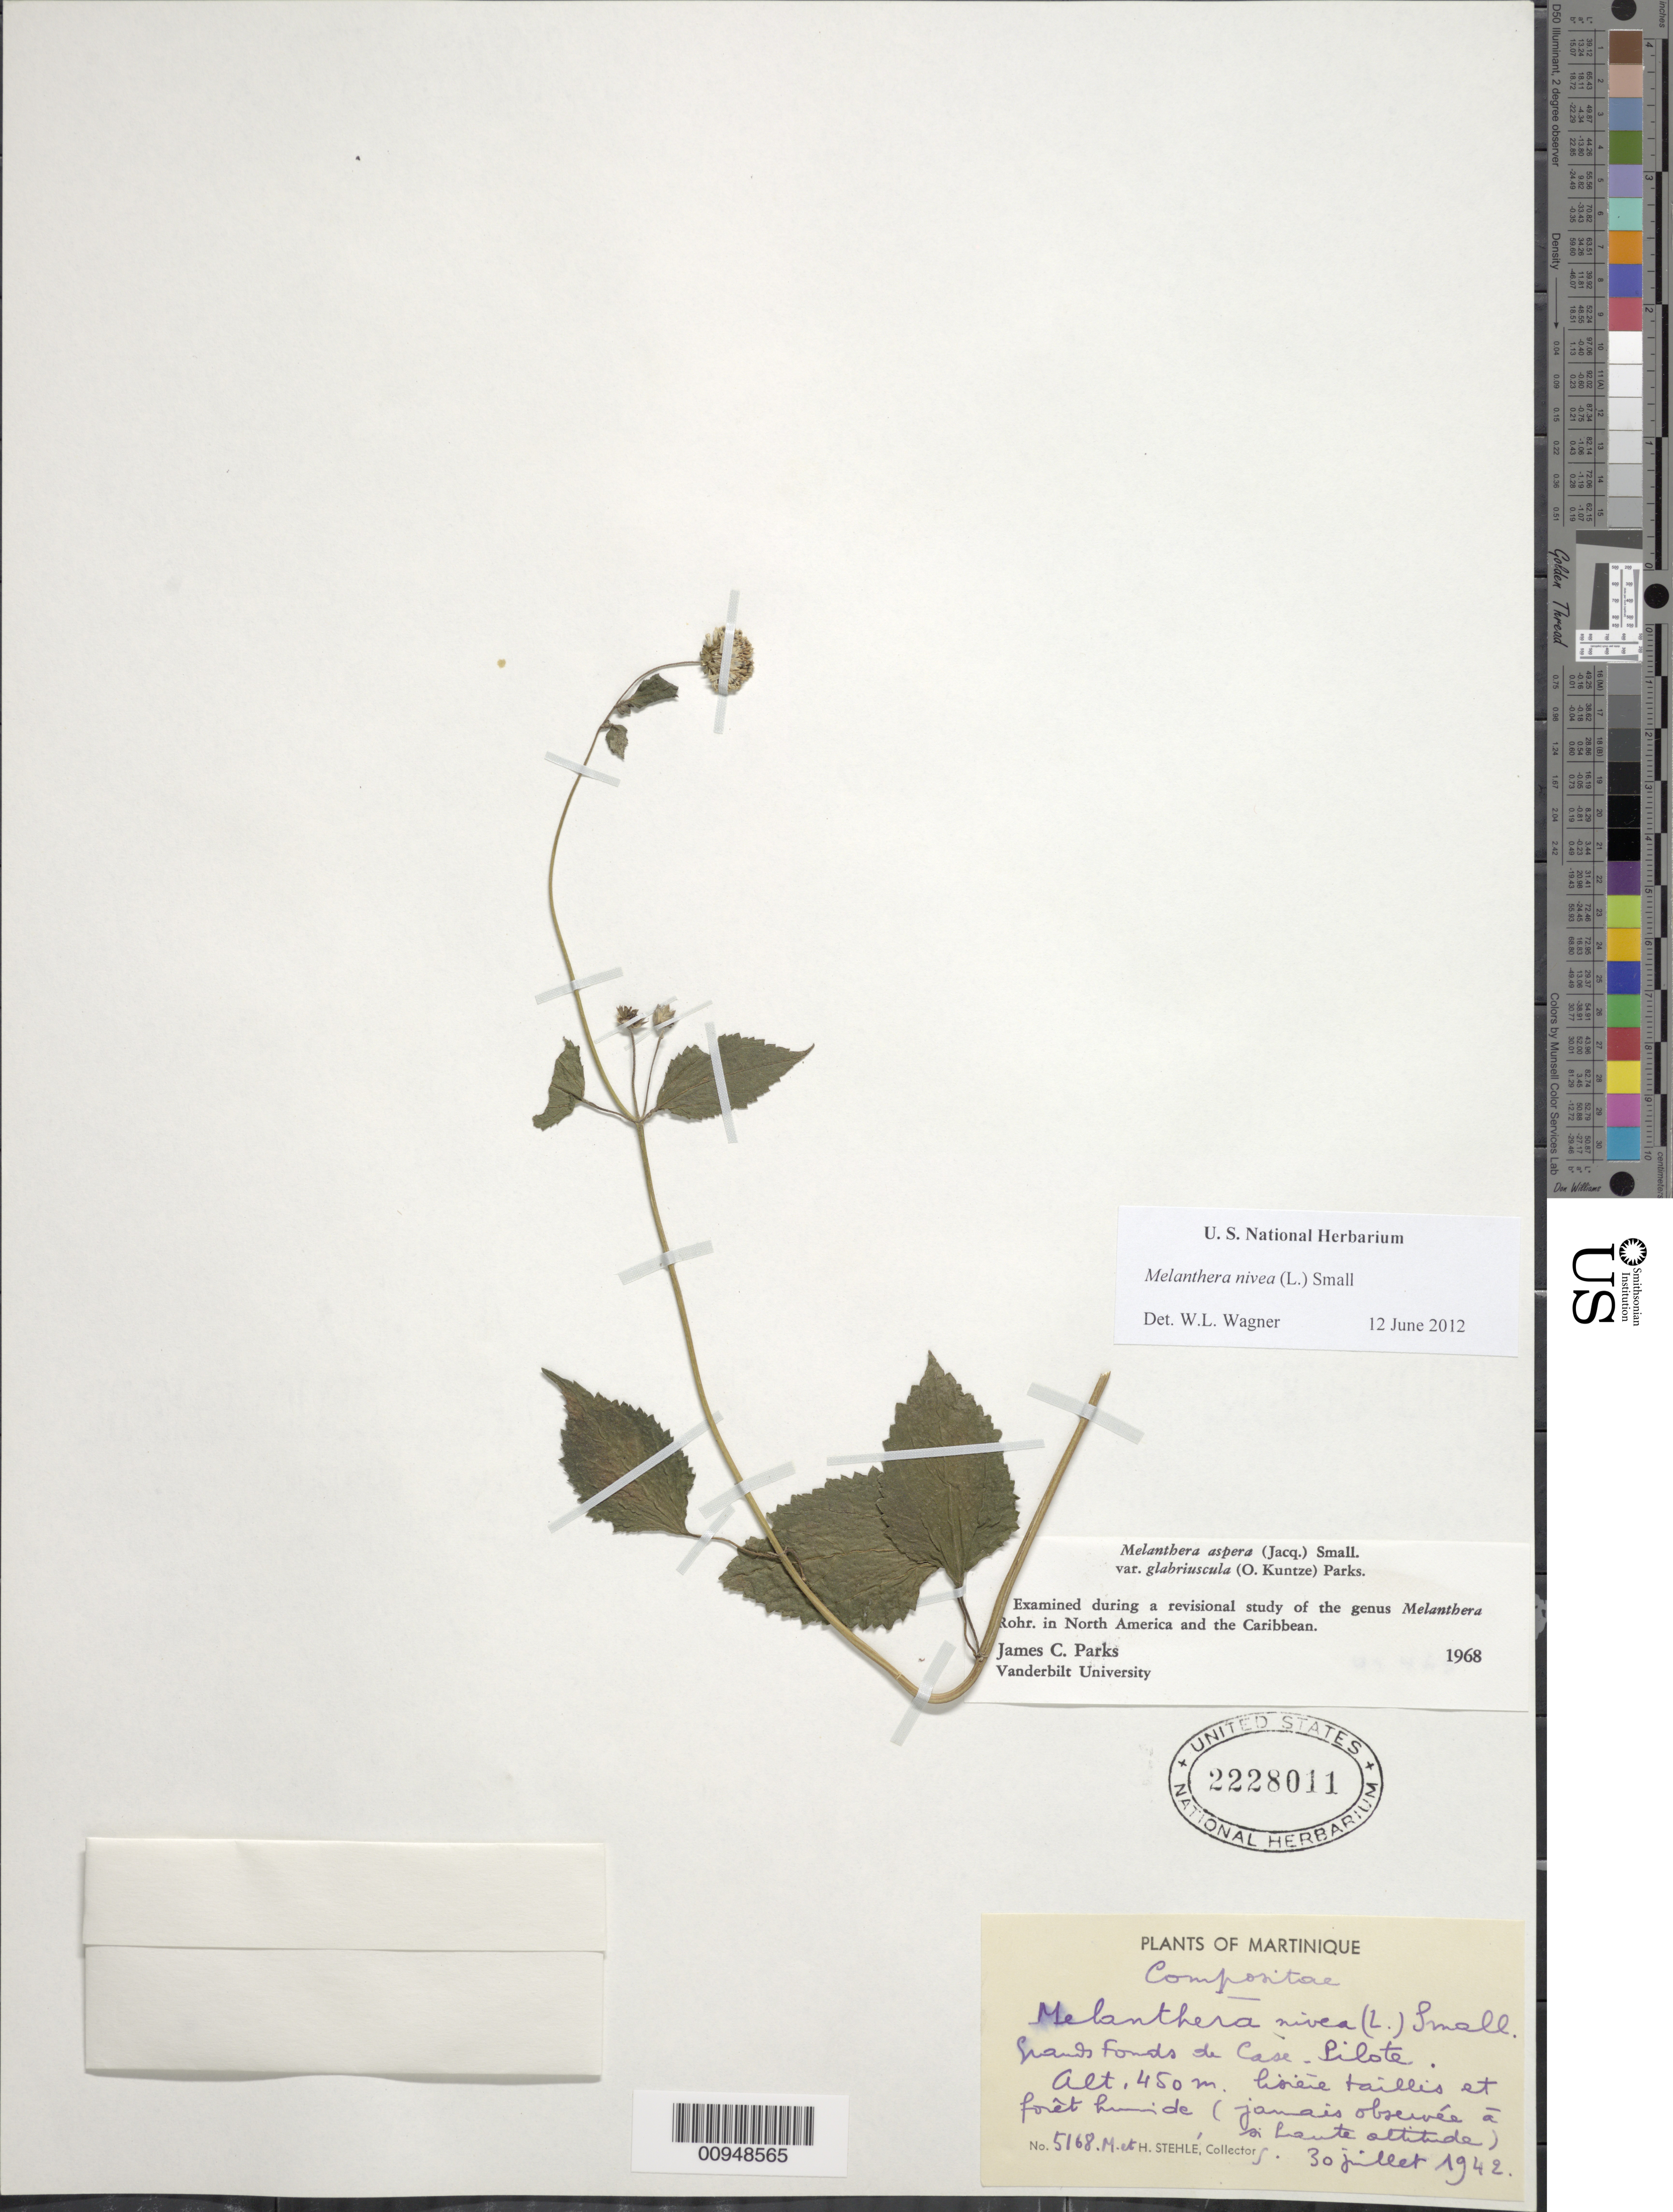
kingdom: Plantae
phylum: Tracheophyta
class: Magnoliopsida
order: Asterales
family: Asteraceae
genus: Melanthera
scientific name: Melanthera nivea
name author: (L.) Small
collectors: H. Stehlé & M. Stehlé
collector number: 5168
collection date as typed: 30 Jul 1942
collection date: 1942-07-30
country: Martinique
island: Martinique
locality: Grands Fonds de Case Pilote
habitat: Lioeire taillis et forêt humide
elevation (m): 450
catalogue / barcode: US 2228011